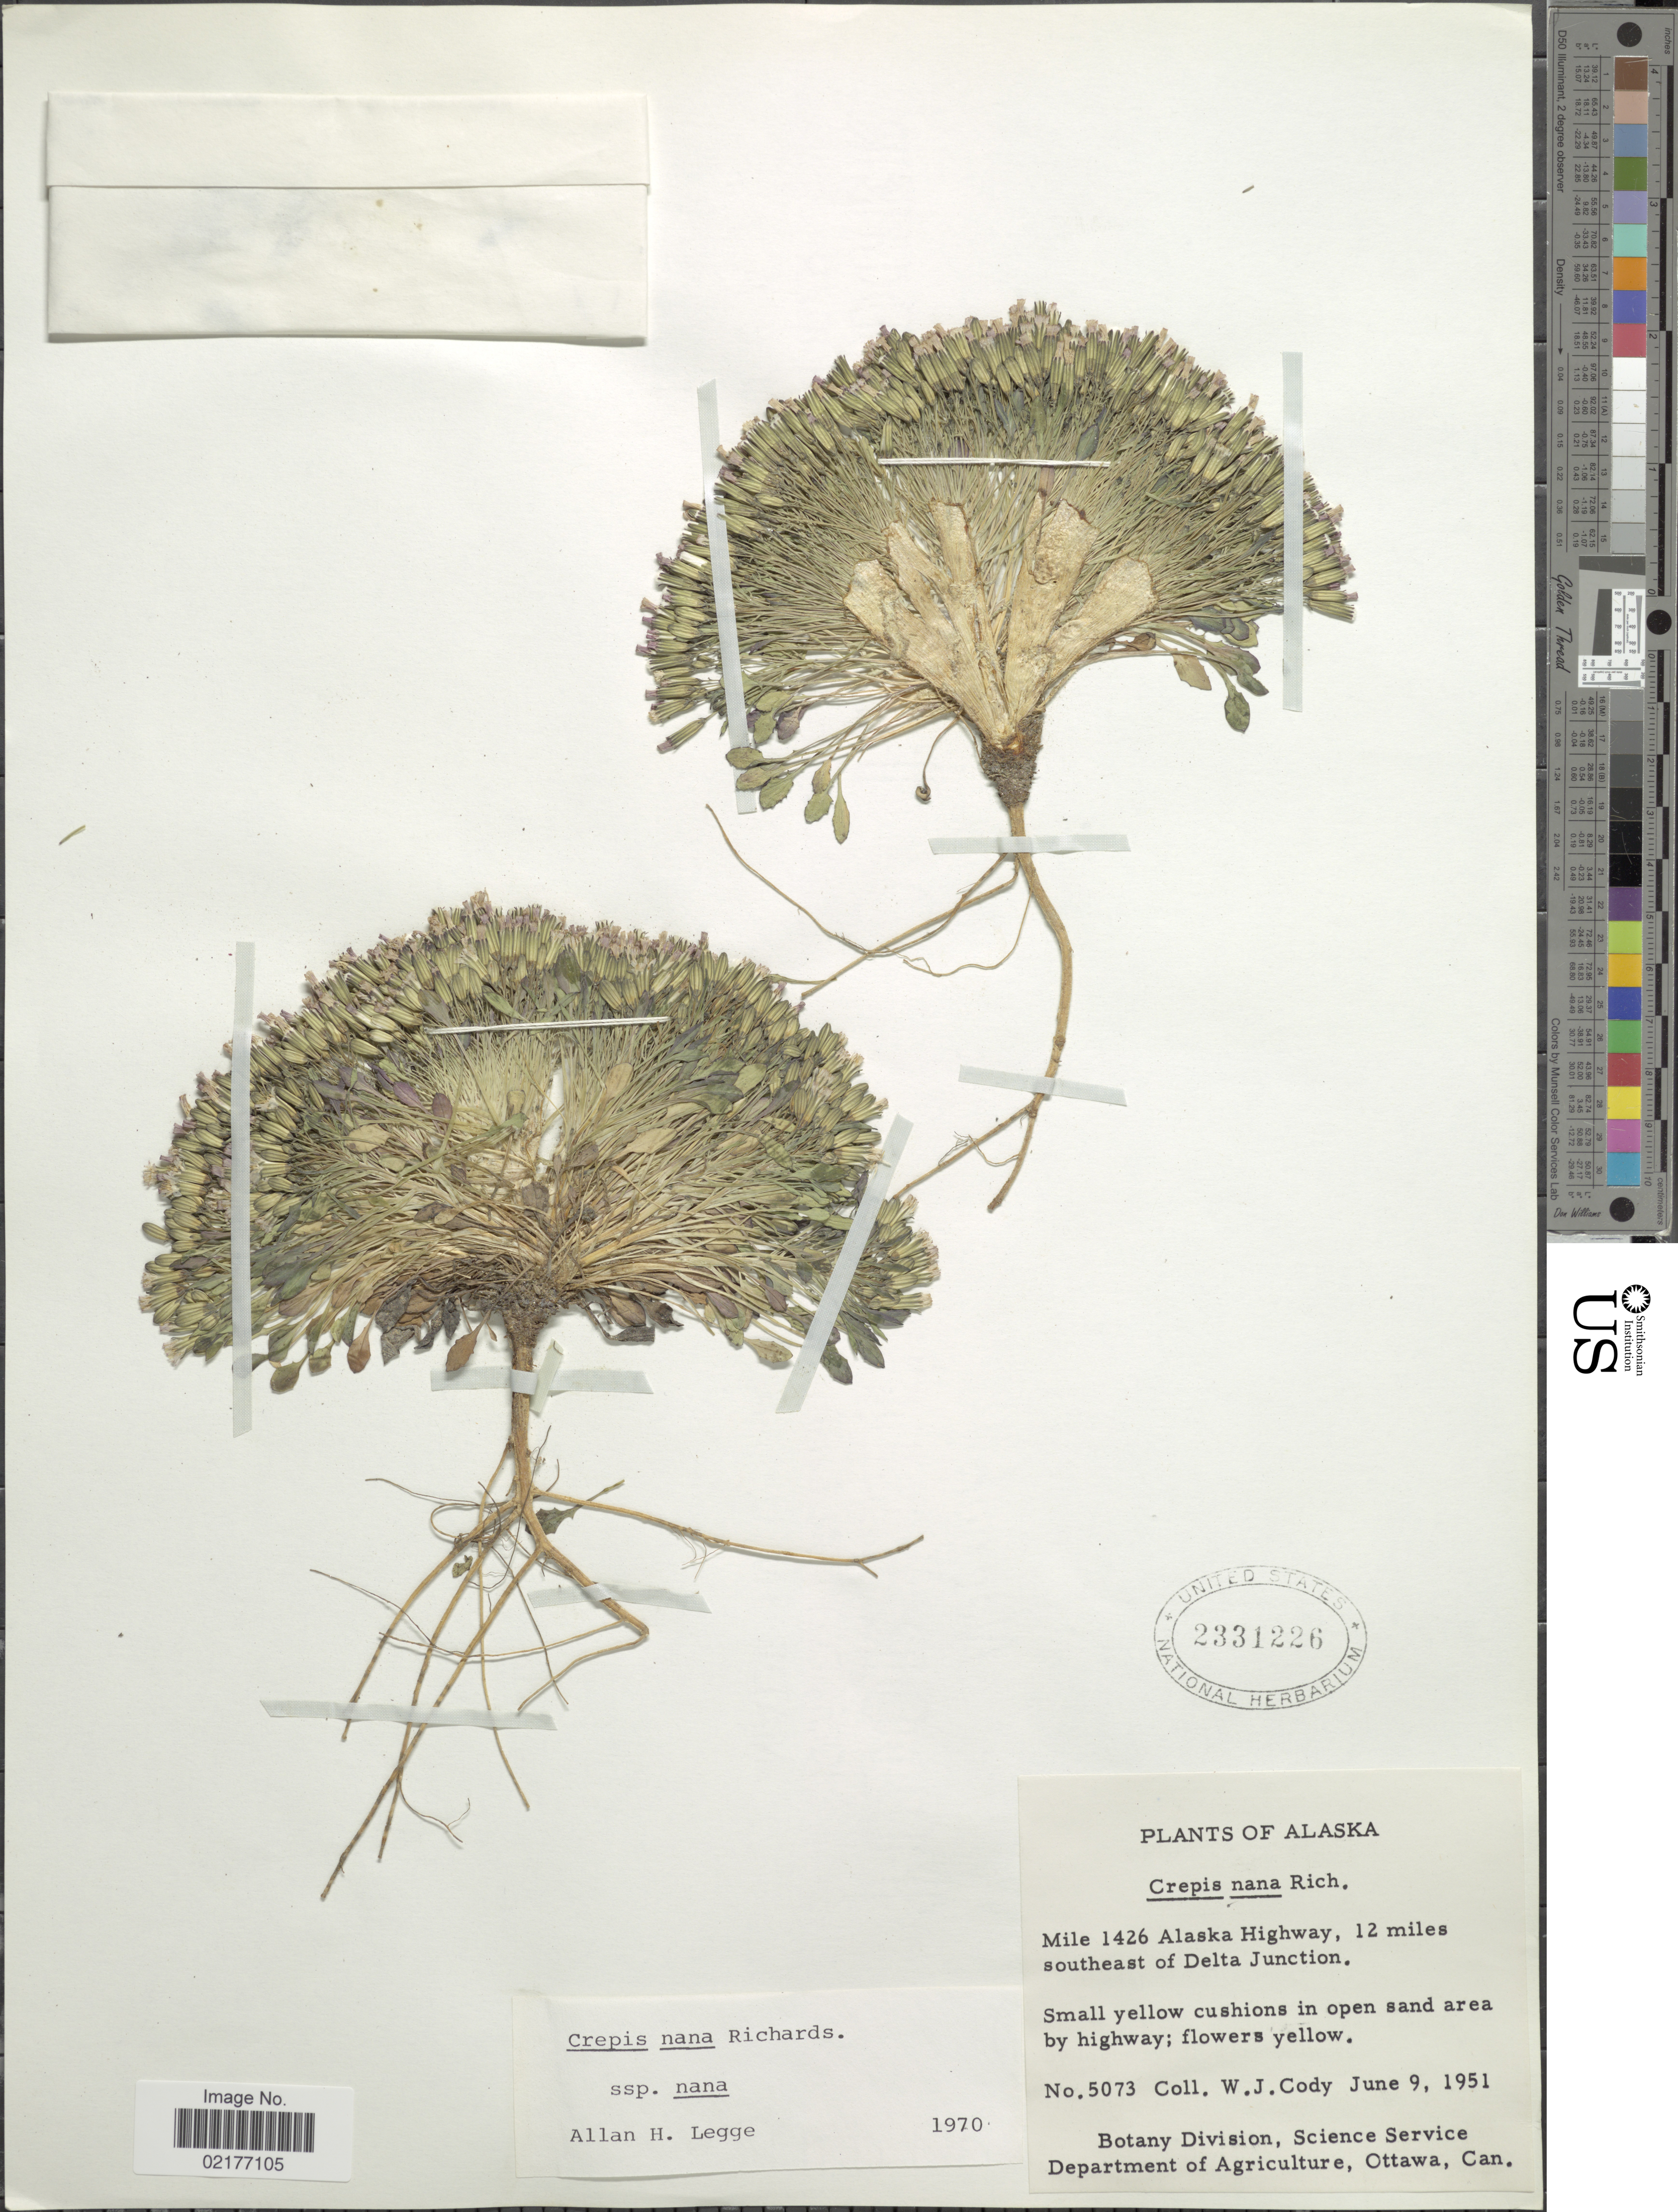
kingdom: Plantae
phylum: Tracheophyta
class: Magnoliopsida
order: Asterales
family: Asteraceae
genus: Askellia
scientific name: Askellia pygmaea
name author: (Ledeb.) Sennikov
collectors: W. Cody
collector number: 5073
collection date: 1951-06-09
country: United States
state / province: Alaska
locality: Mile 1426 Alaska Highway, 12 miles southeast of Delta Junction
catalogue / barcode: US 2331226